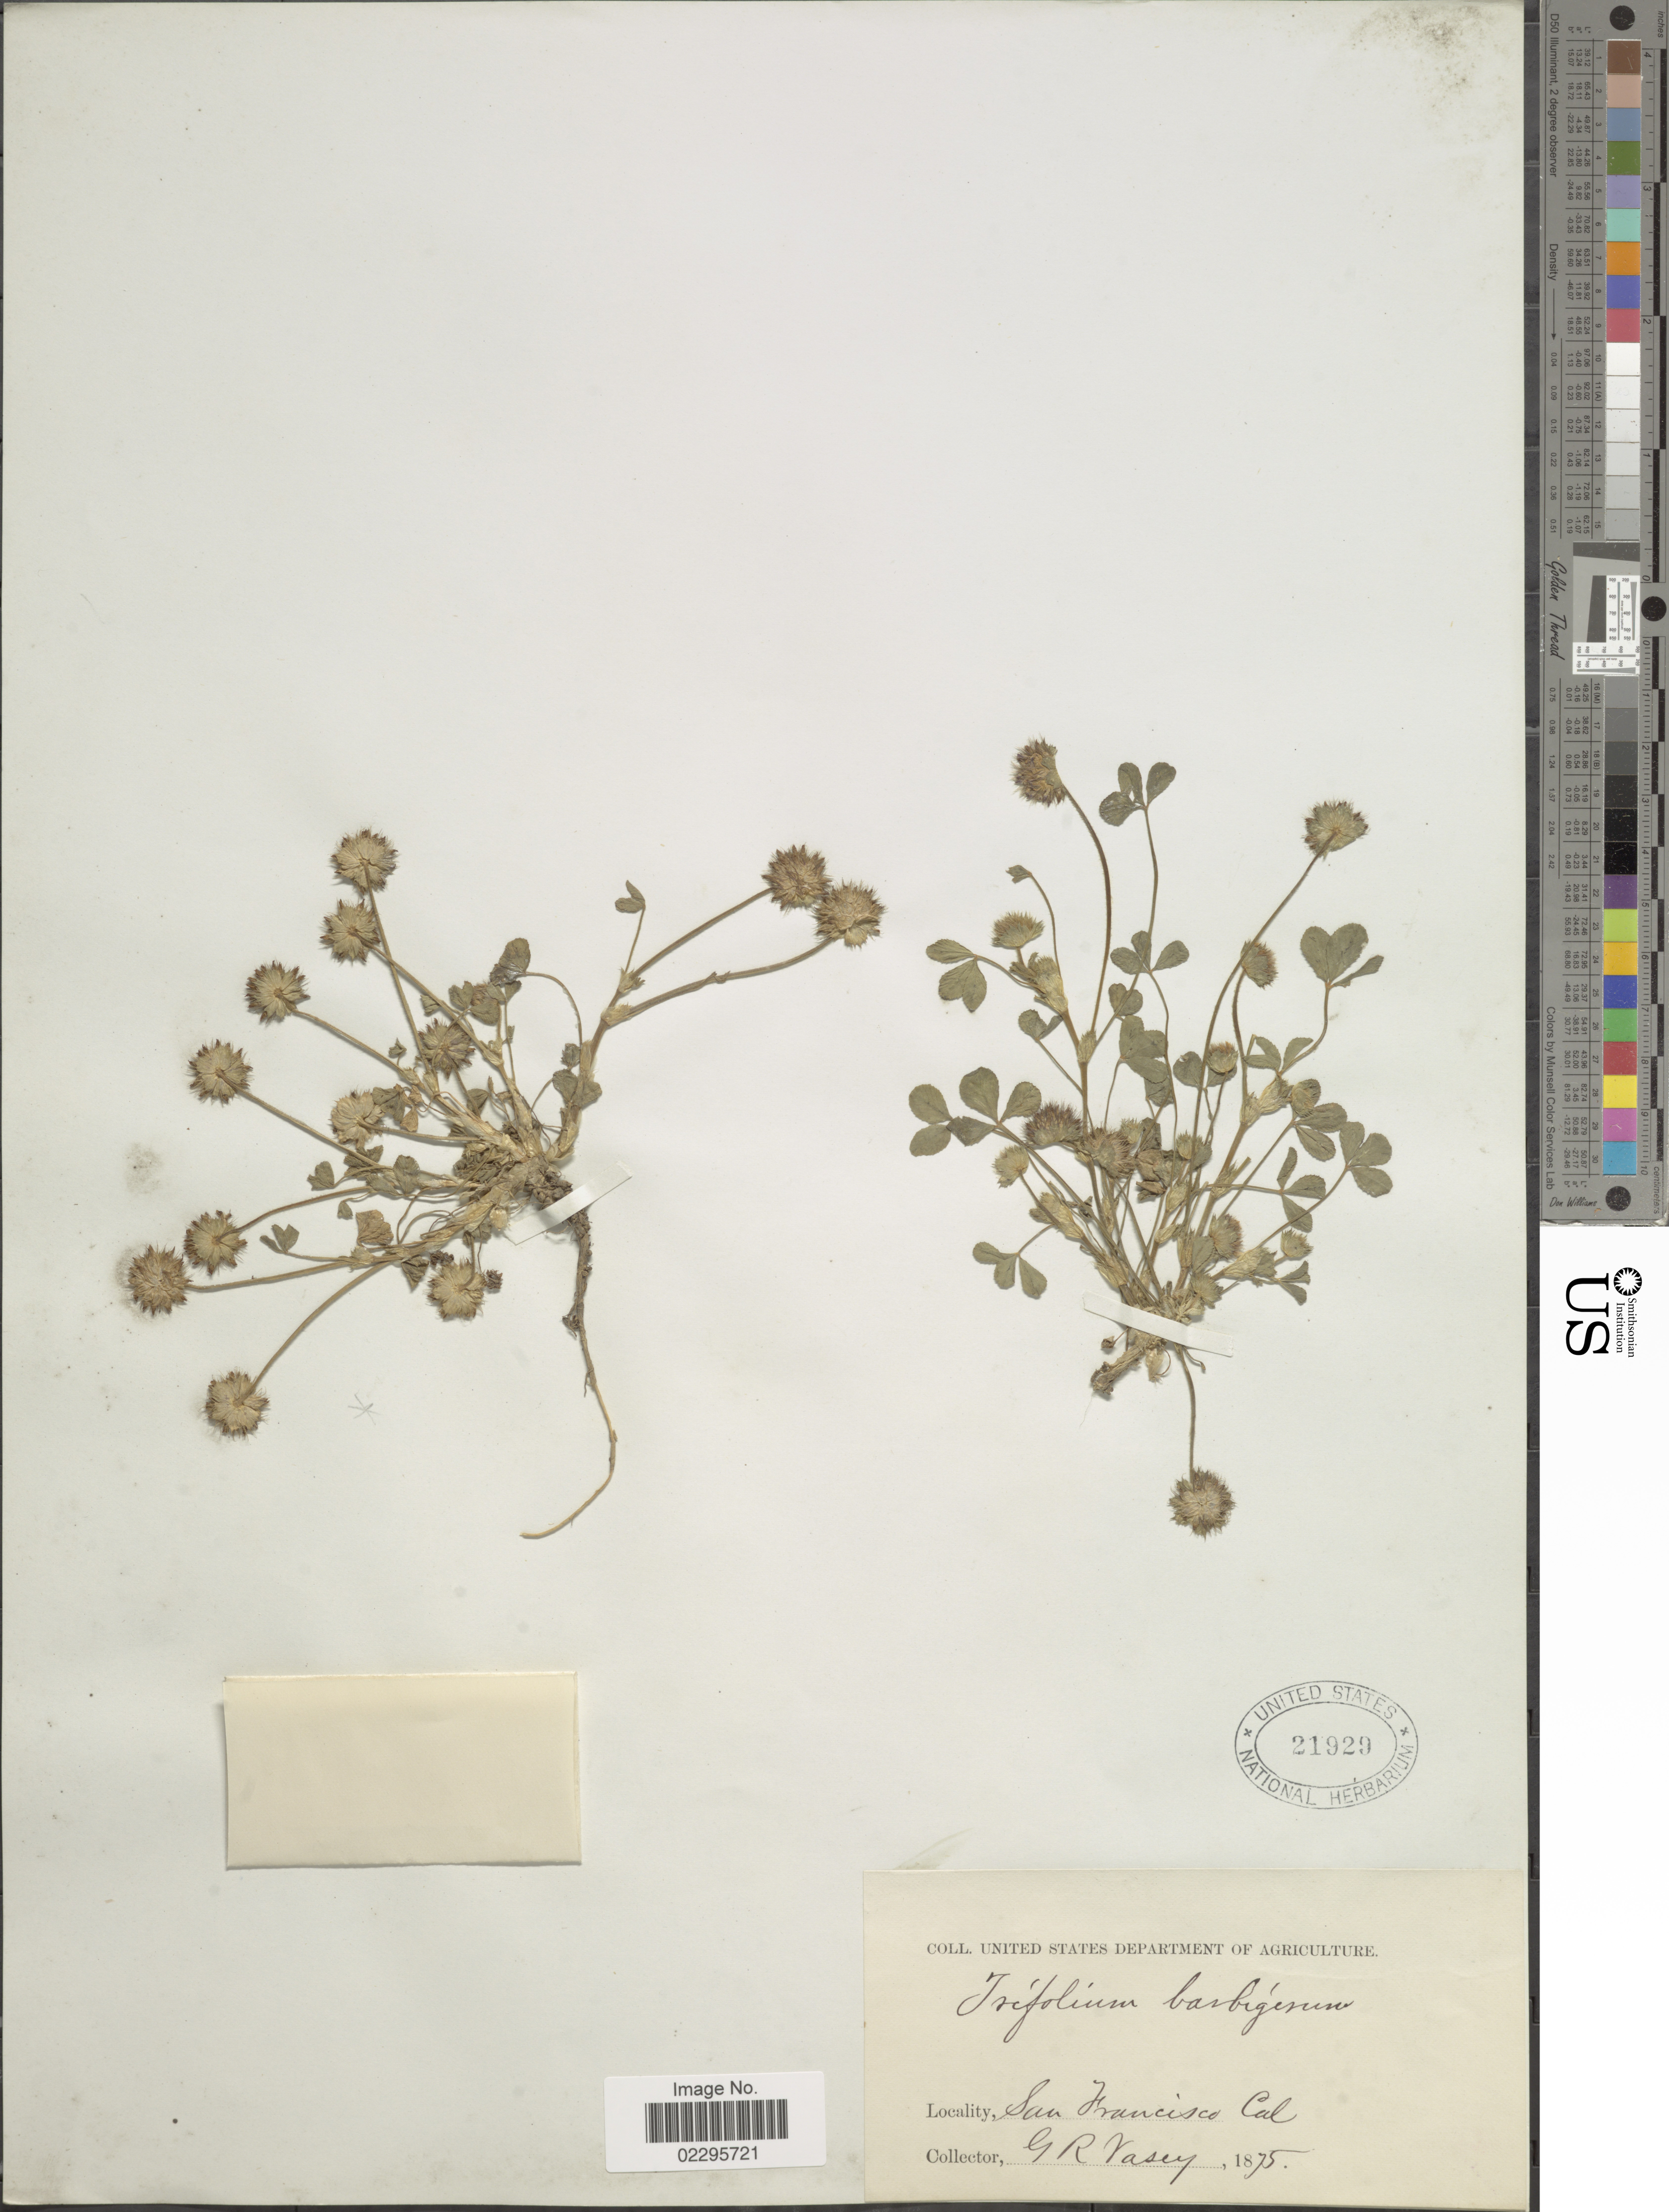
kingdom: Plantae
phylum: Tracheophyta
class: Magnoliopsida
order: Fabales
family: Fabaceae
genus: Trifolium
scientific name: Trifolium barbigerum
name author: Torr.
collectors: G. R. Vasey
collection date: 1875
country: United States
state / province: California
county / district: San Francisco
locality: San Francisco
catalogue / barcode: US 21929